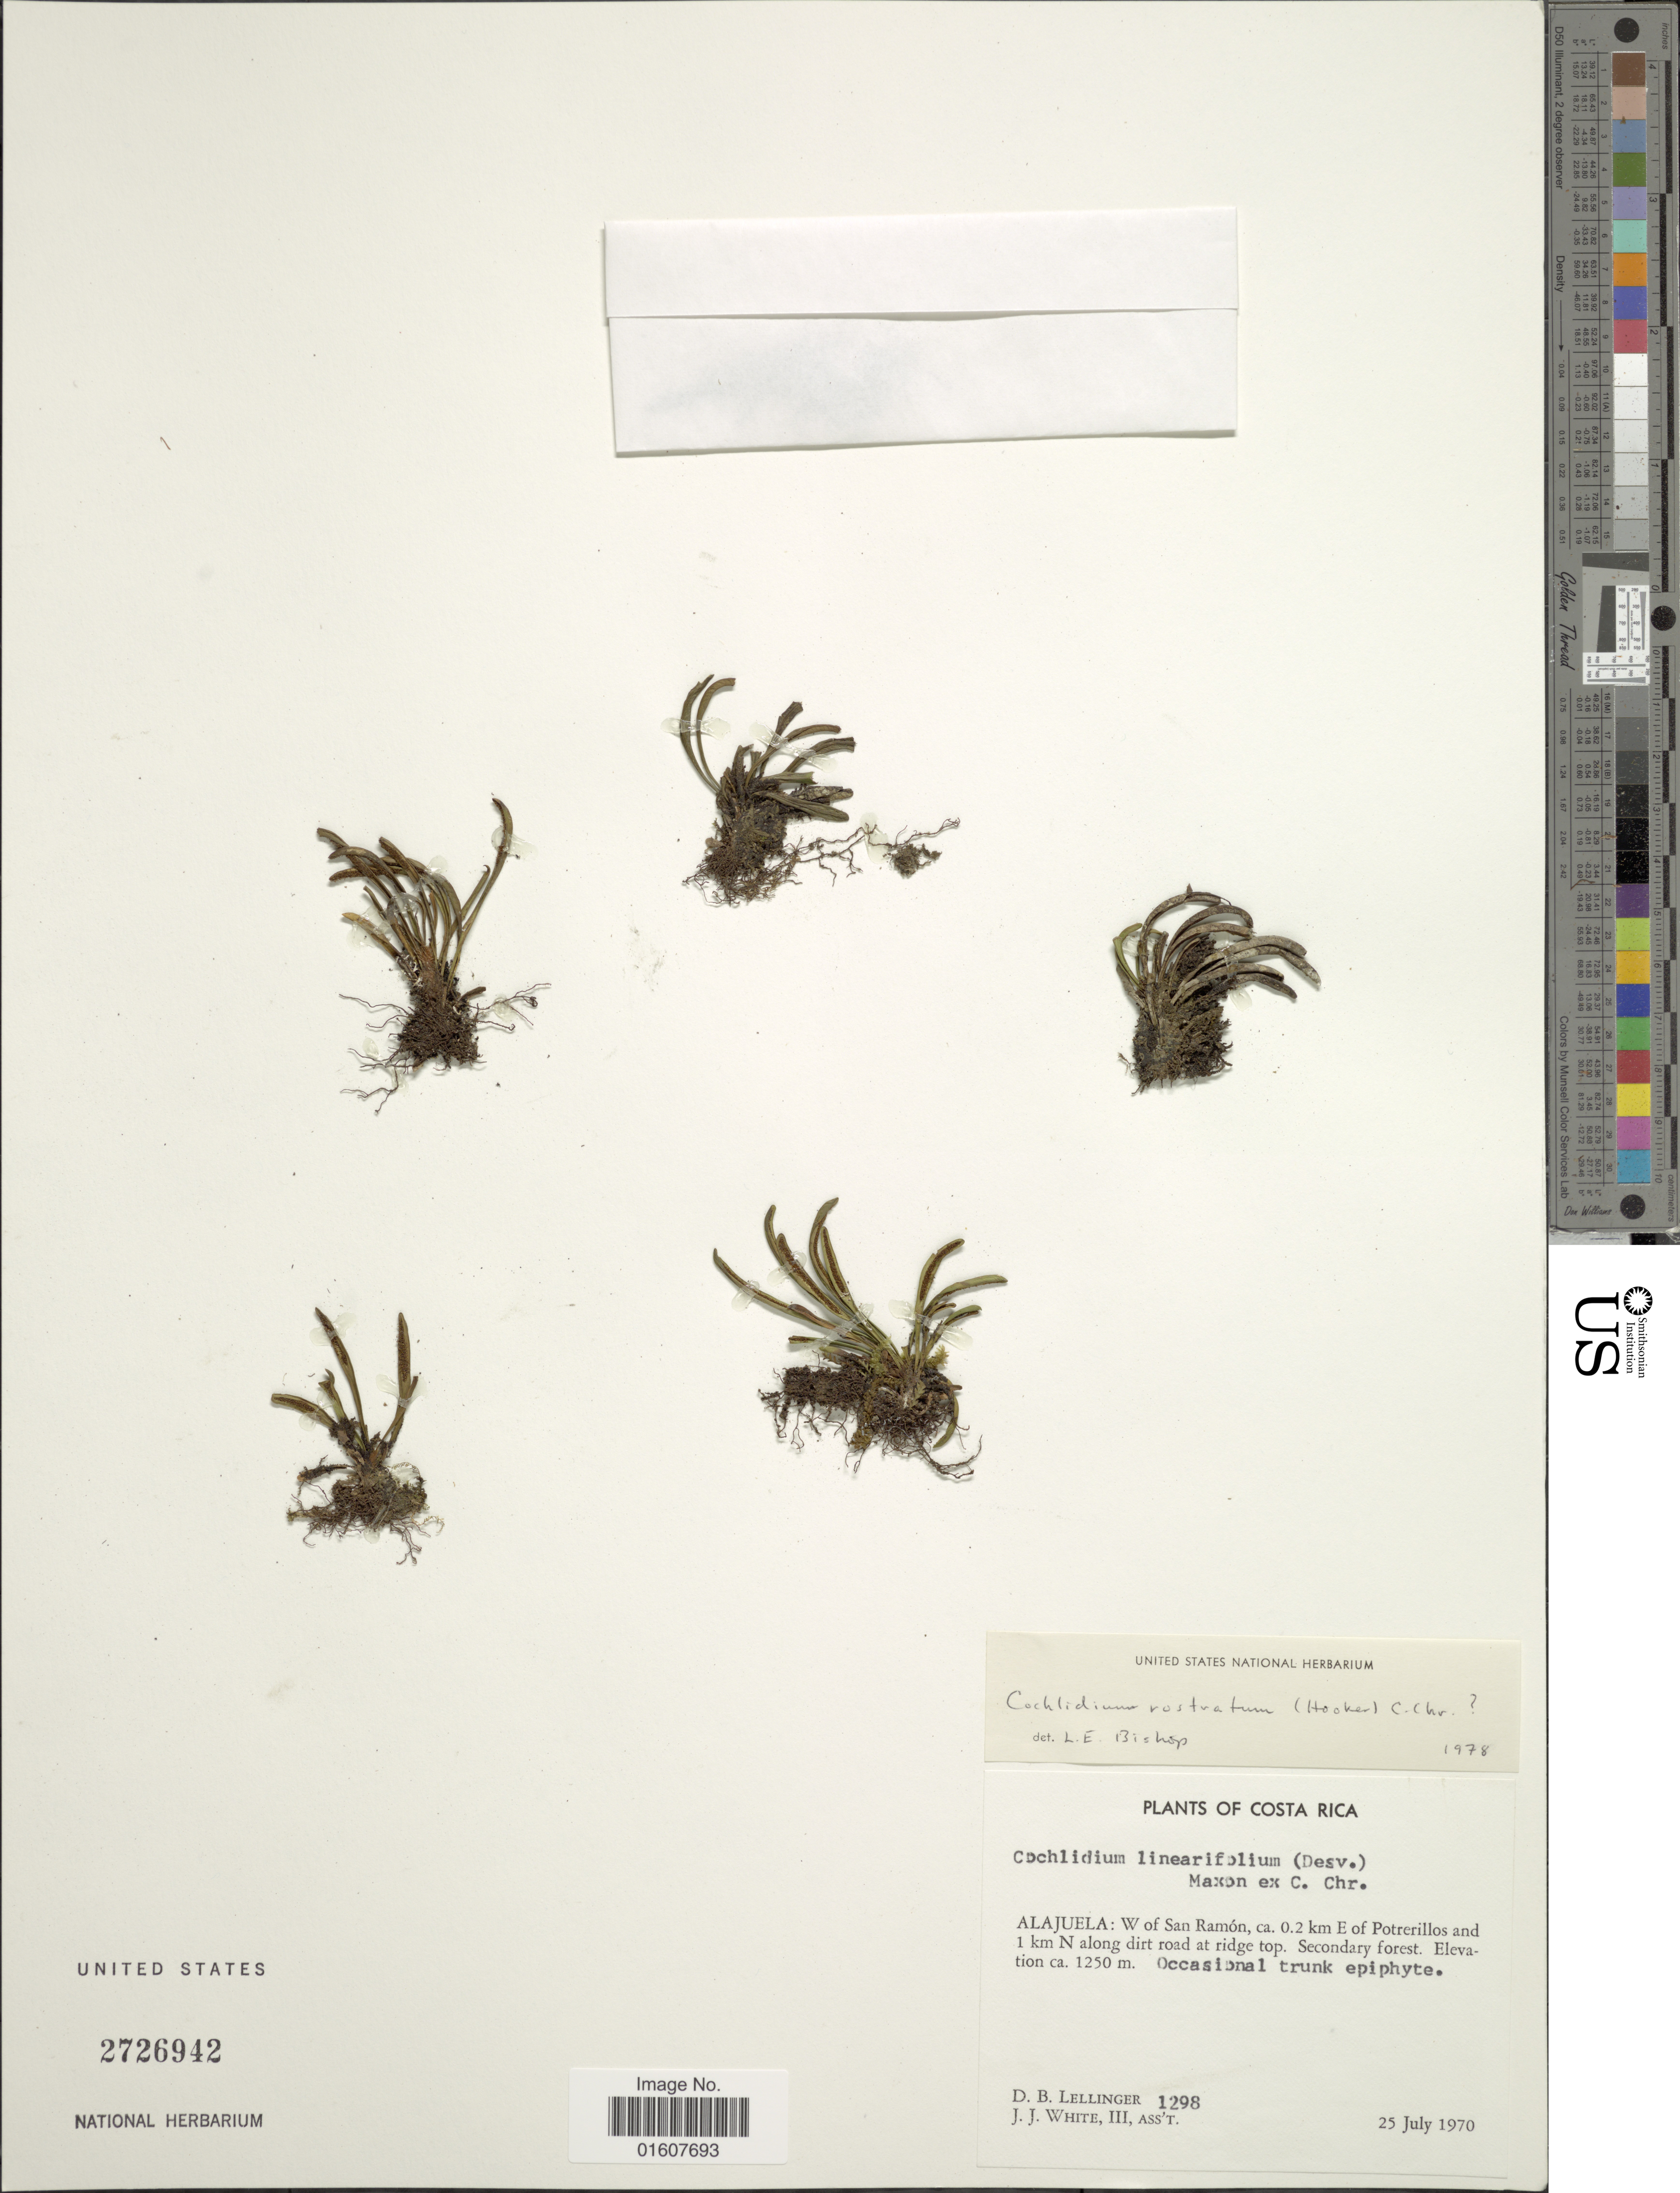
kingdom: Plantae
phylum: Tracheophyta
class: Polypodiopsida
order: Polypodiales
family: Polypodiaceae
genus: Cochlidium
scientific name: Cochlidium rostratum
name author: (Hook.) Maxon ex C. Chr.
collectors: D. B. Lellinger & J. J. White III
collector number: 1298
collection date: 1970-07-25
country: Costa Rica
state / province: Alajuela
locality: W of San Ramón, ca. 0.2 km E of Potrerillos and 1 km N along firt road at ridge top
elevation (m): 1250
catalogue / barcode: US 2726942